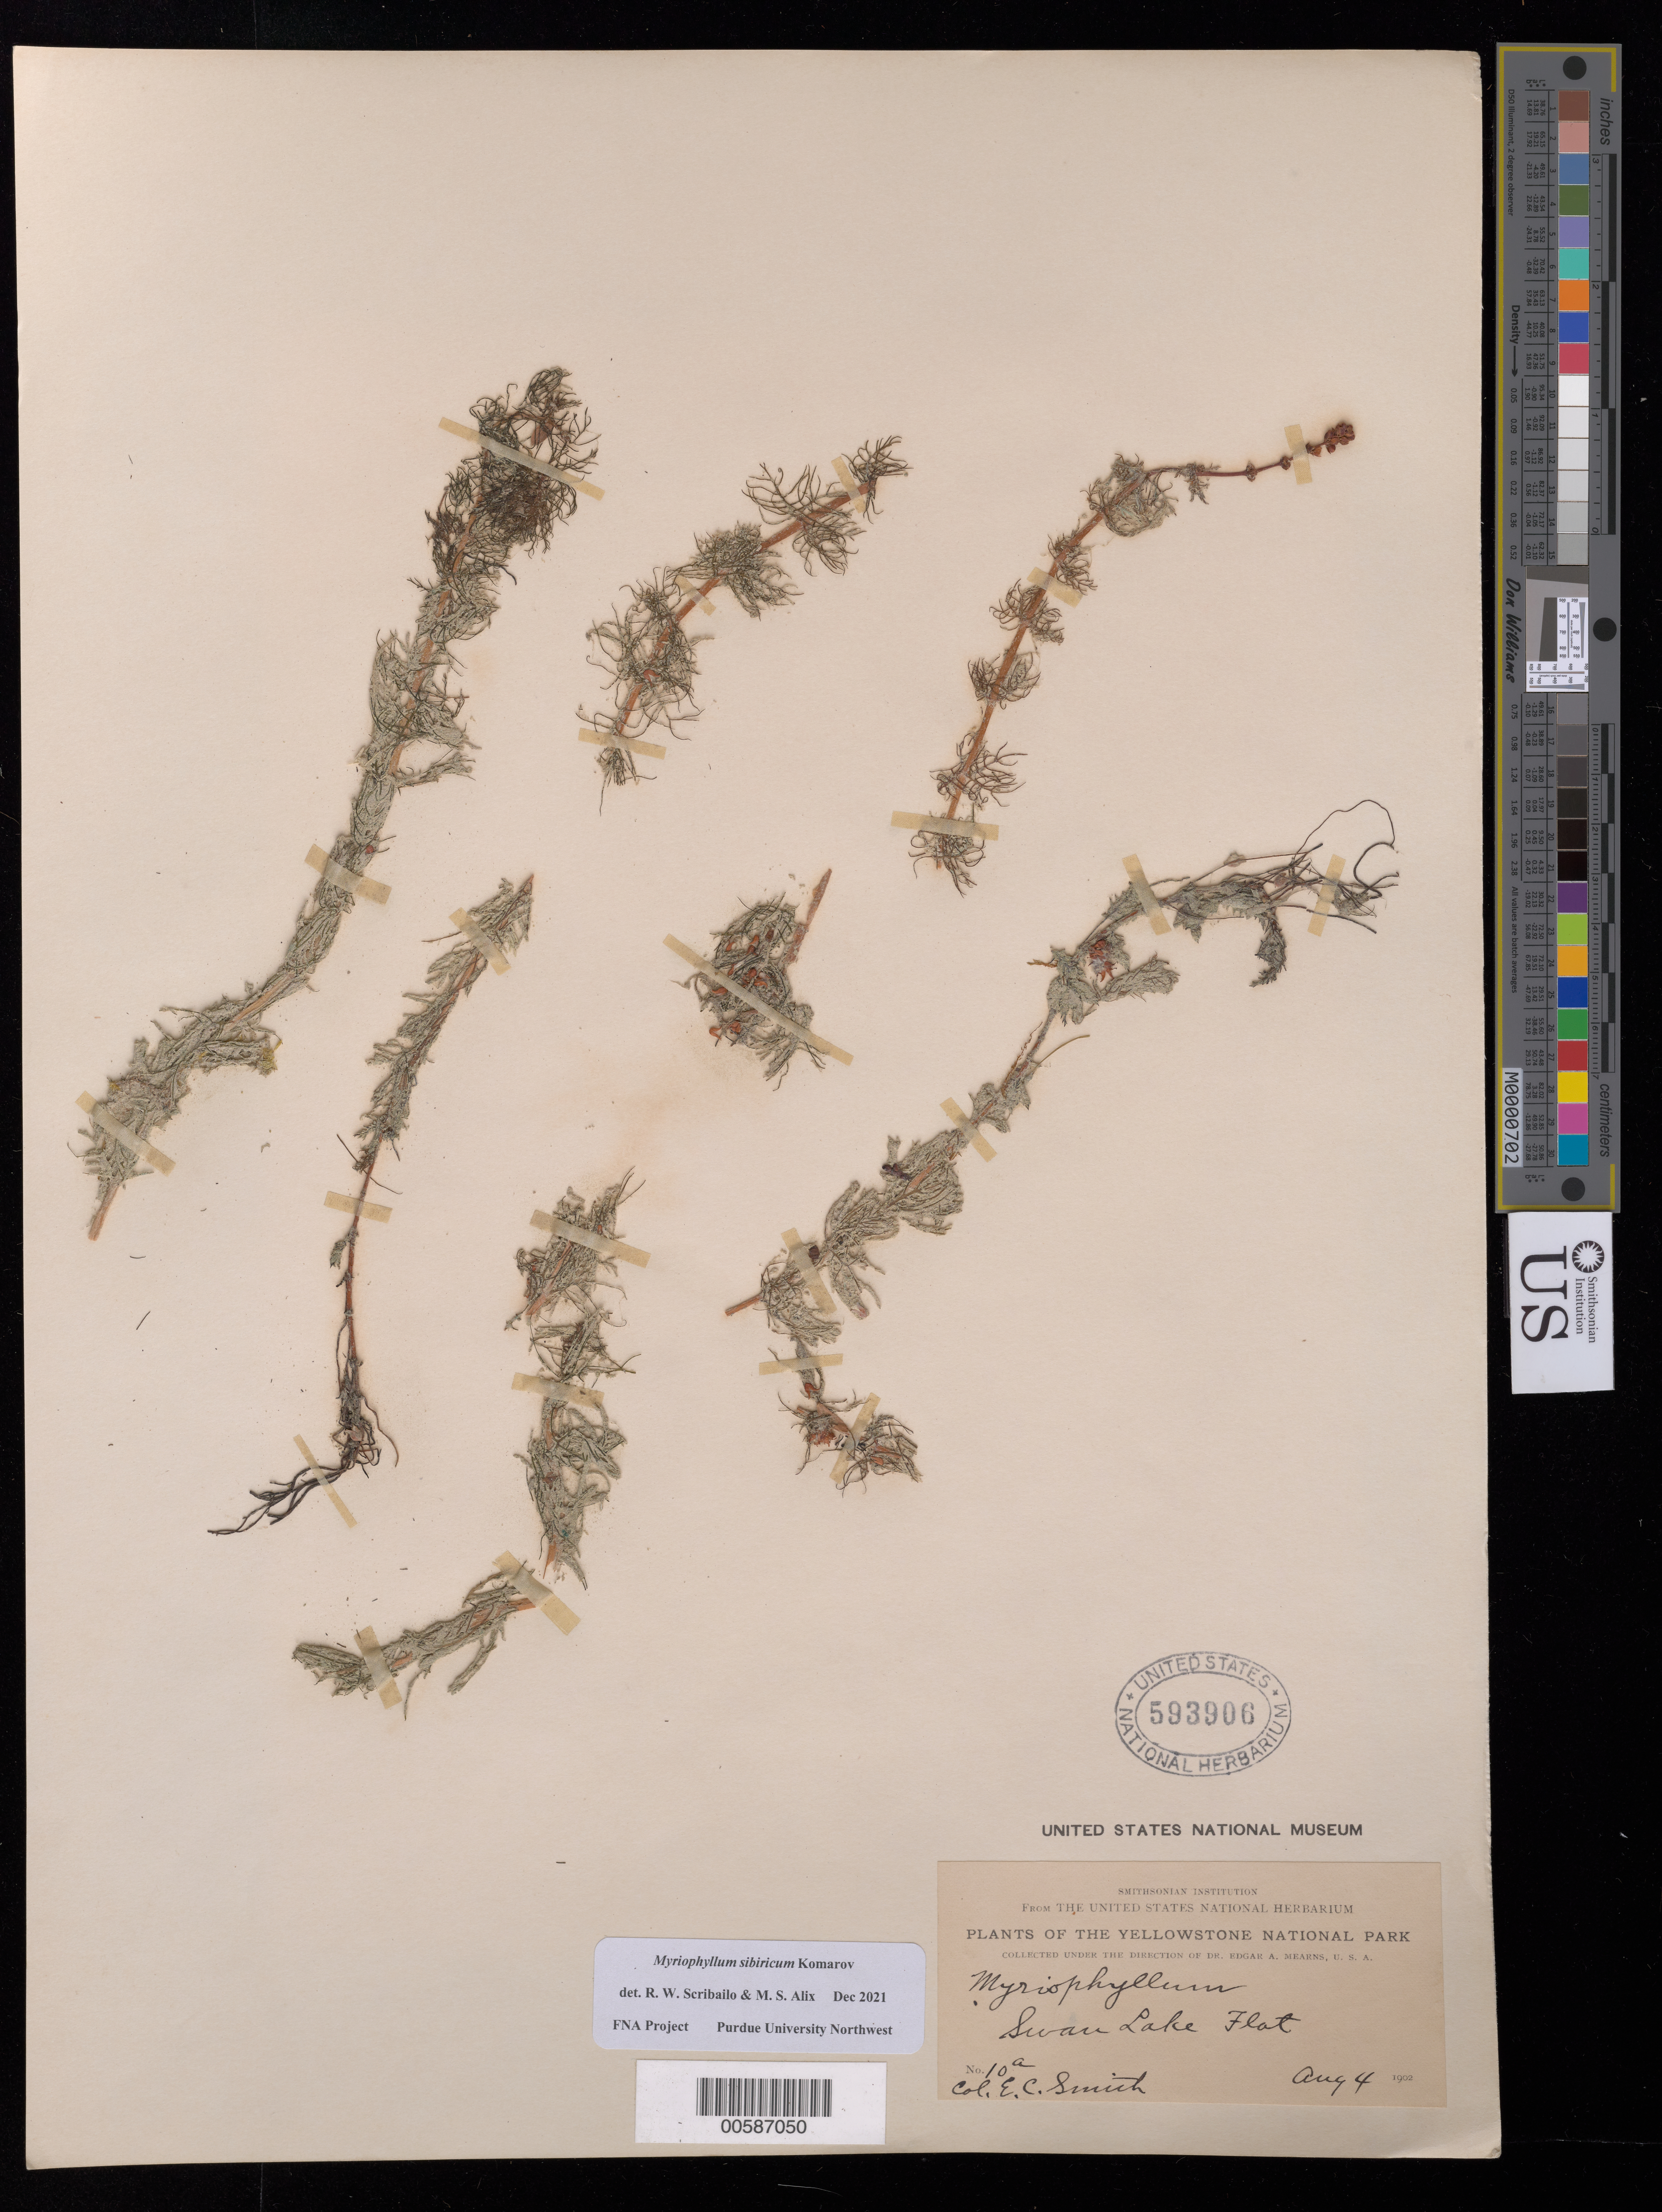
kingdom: Plantae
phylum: Tracheophyta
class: Magnoliopsida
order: Saxifragales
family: Haloragaceae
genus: Myriophyllum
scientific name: Myriophyllum sibiricum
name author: Kom.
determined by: Scribailo, R. W.; Alix, M. S.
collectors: E. C. Smith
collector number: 10a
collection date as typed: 04 Aug 1902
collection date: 1902-08-04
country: United States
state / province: Wyoming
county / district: Park / Teton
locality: Swan Lake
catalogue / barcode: US 593906